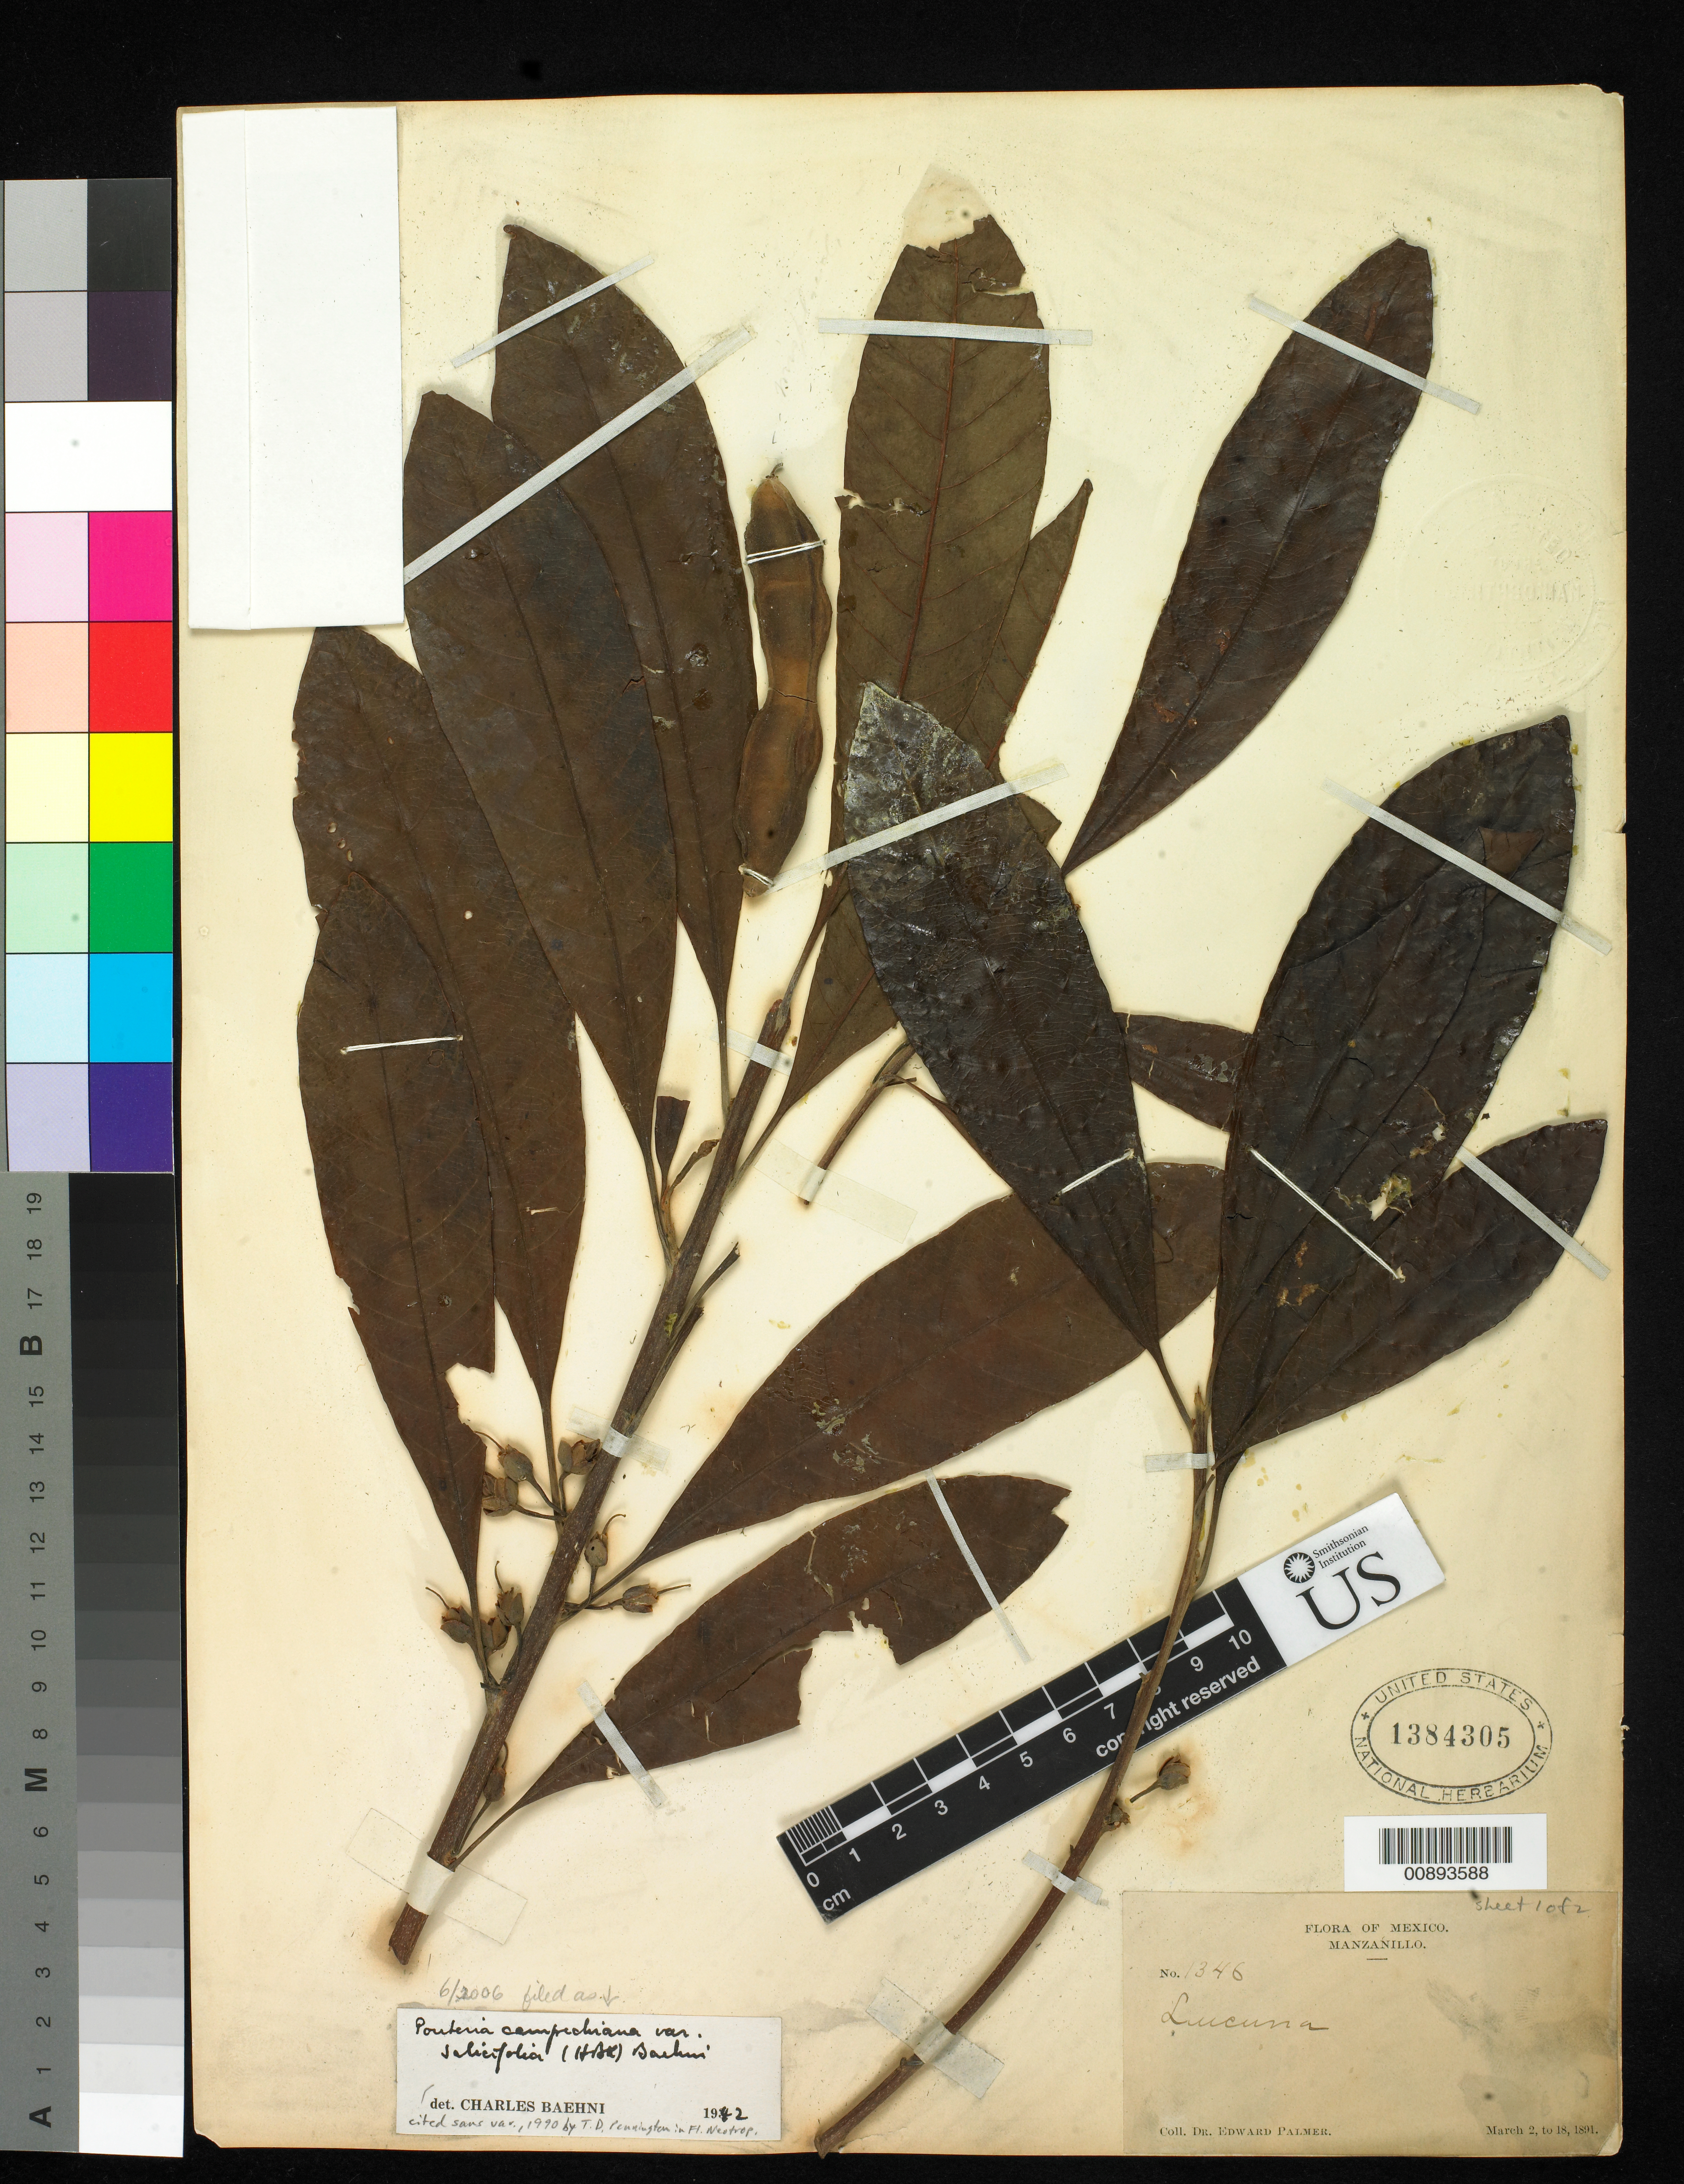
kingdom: Plantae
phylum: Tracheophyta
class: Magnoliopsida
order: Ericales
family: Sapotaceae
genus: Pouteria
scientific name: Pouteria campechiana var. salicifolia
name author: (Kunth) Baehni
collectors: E. Palmer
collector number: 1346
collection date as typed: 02 Mar 1891 to 18 Mar 1891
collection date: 1891-03-02/1891-03-18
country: Mexico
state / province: Colima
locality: Manzanillo, Colima.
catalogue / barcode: US 1384305